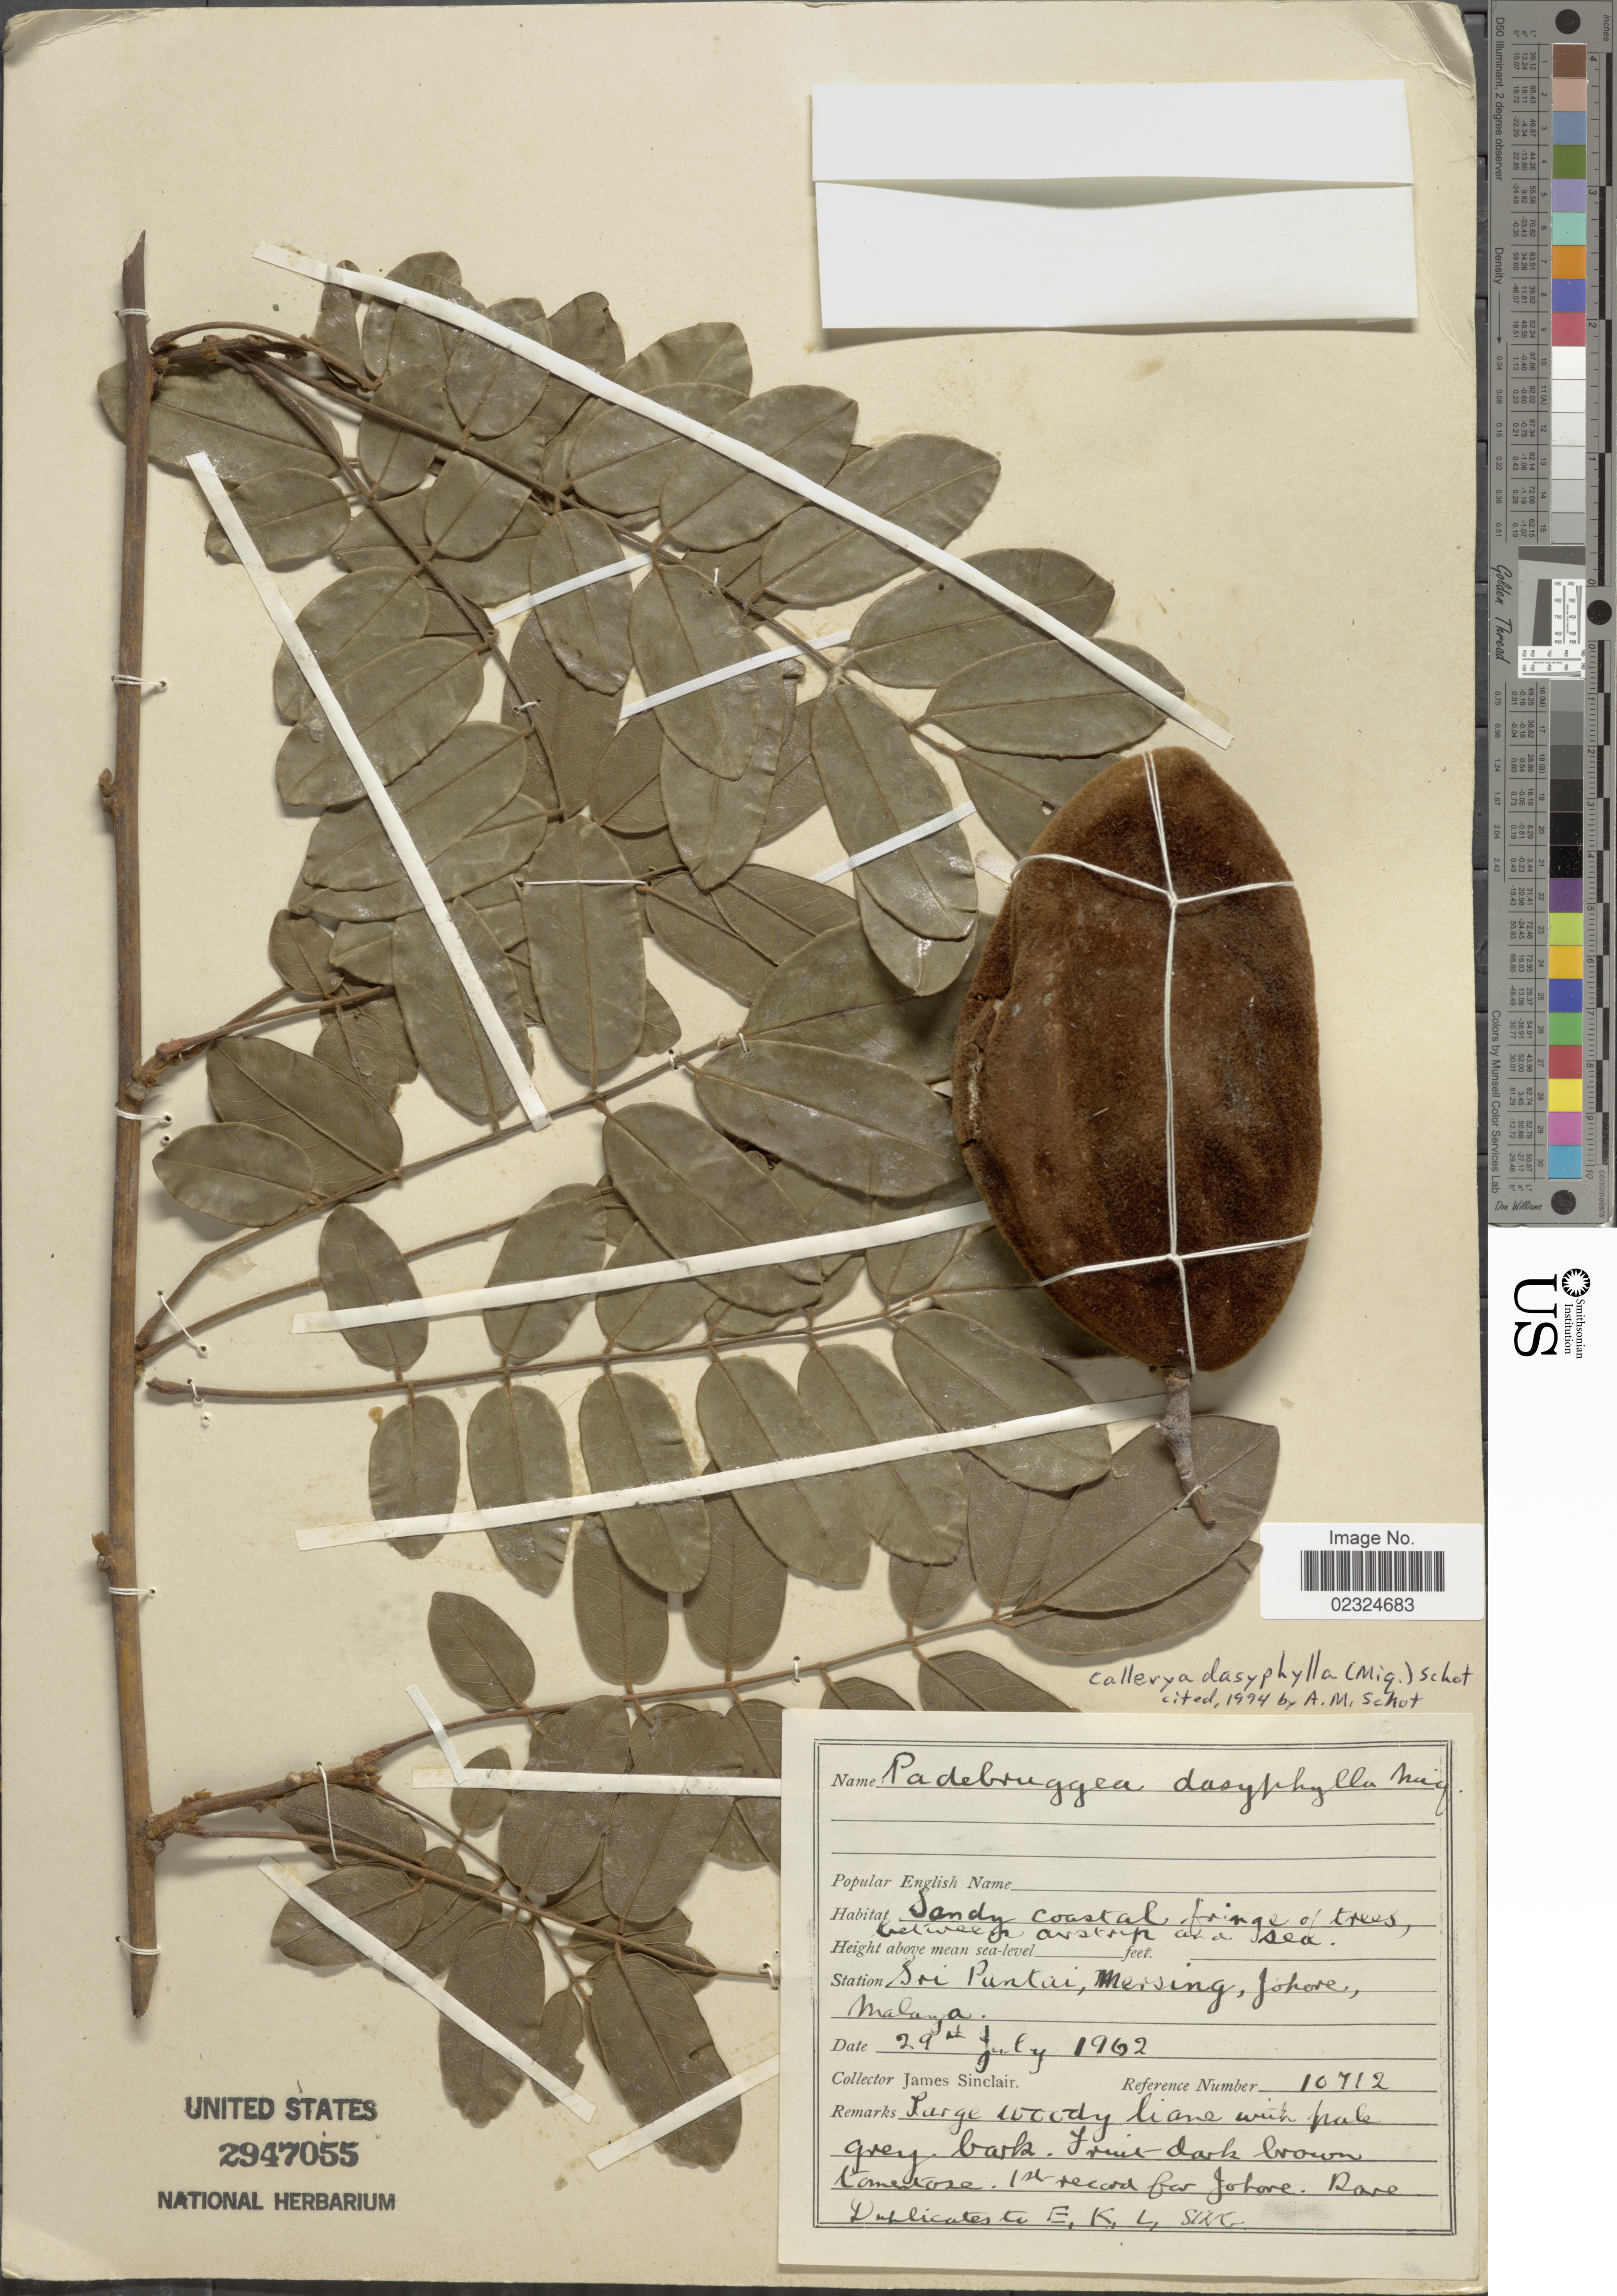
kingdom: Plantae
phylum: Tracheophyta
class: Magnoliopsida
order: Fabales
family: Fabaceae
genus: Padbruggea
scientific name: Padbruggea dasyphylla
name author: Miq.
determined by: Strong, Mark T., (BOT), Smithsonian Institution - National Museum of Natural History (UNITED STATES)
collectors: J. Sinclair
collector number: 10712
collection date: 1962-07-29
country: Malaysia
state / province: Johor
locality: Sri Pantai. Mersing, Johore, Malaya.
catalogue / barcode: US 2947055